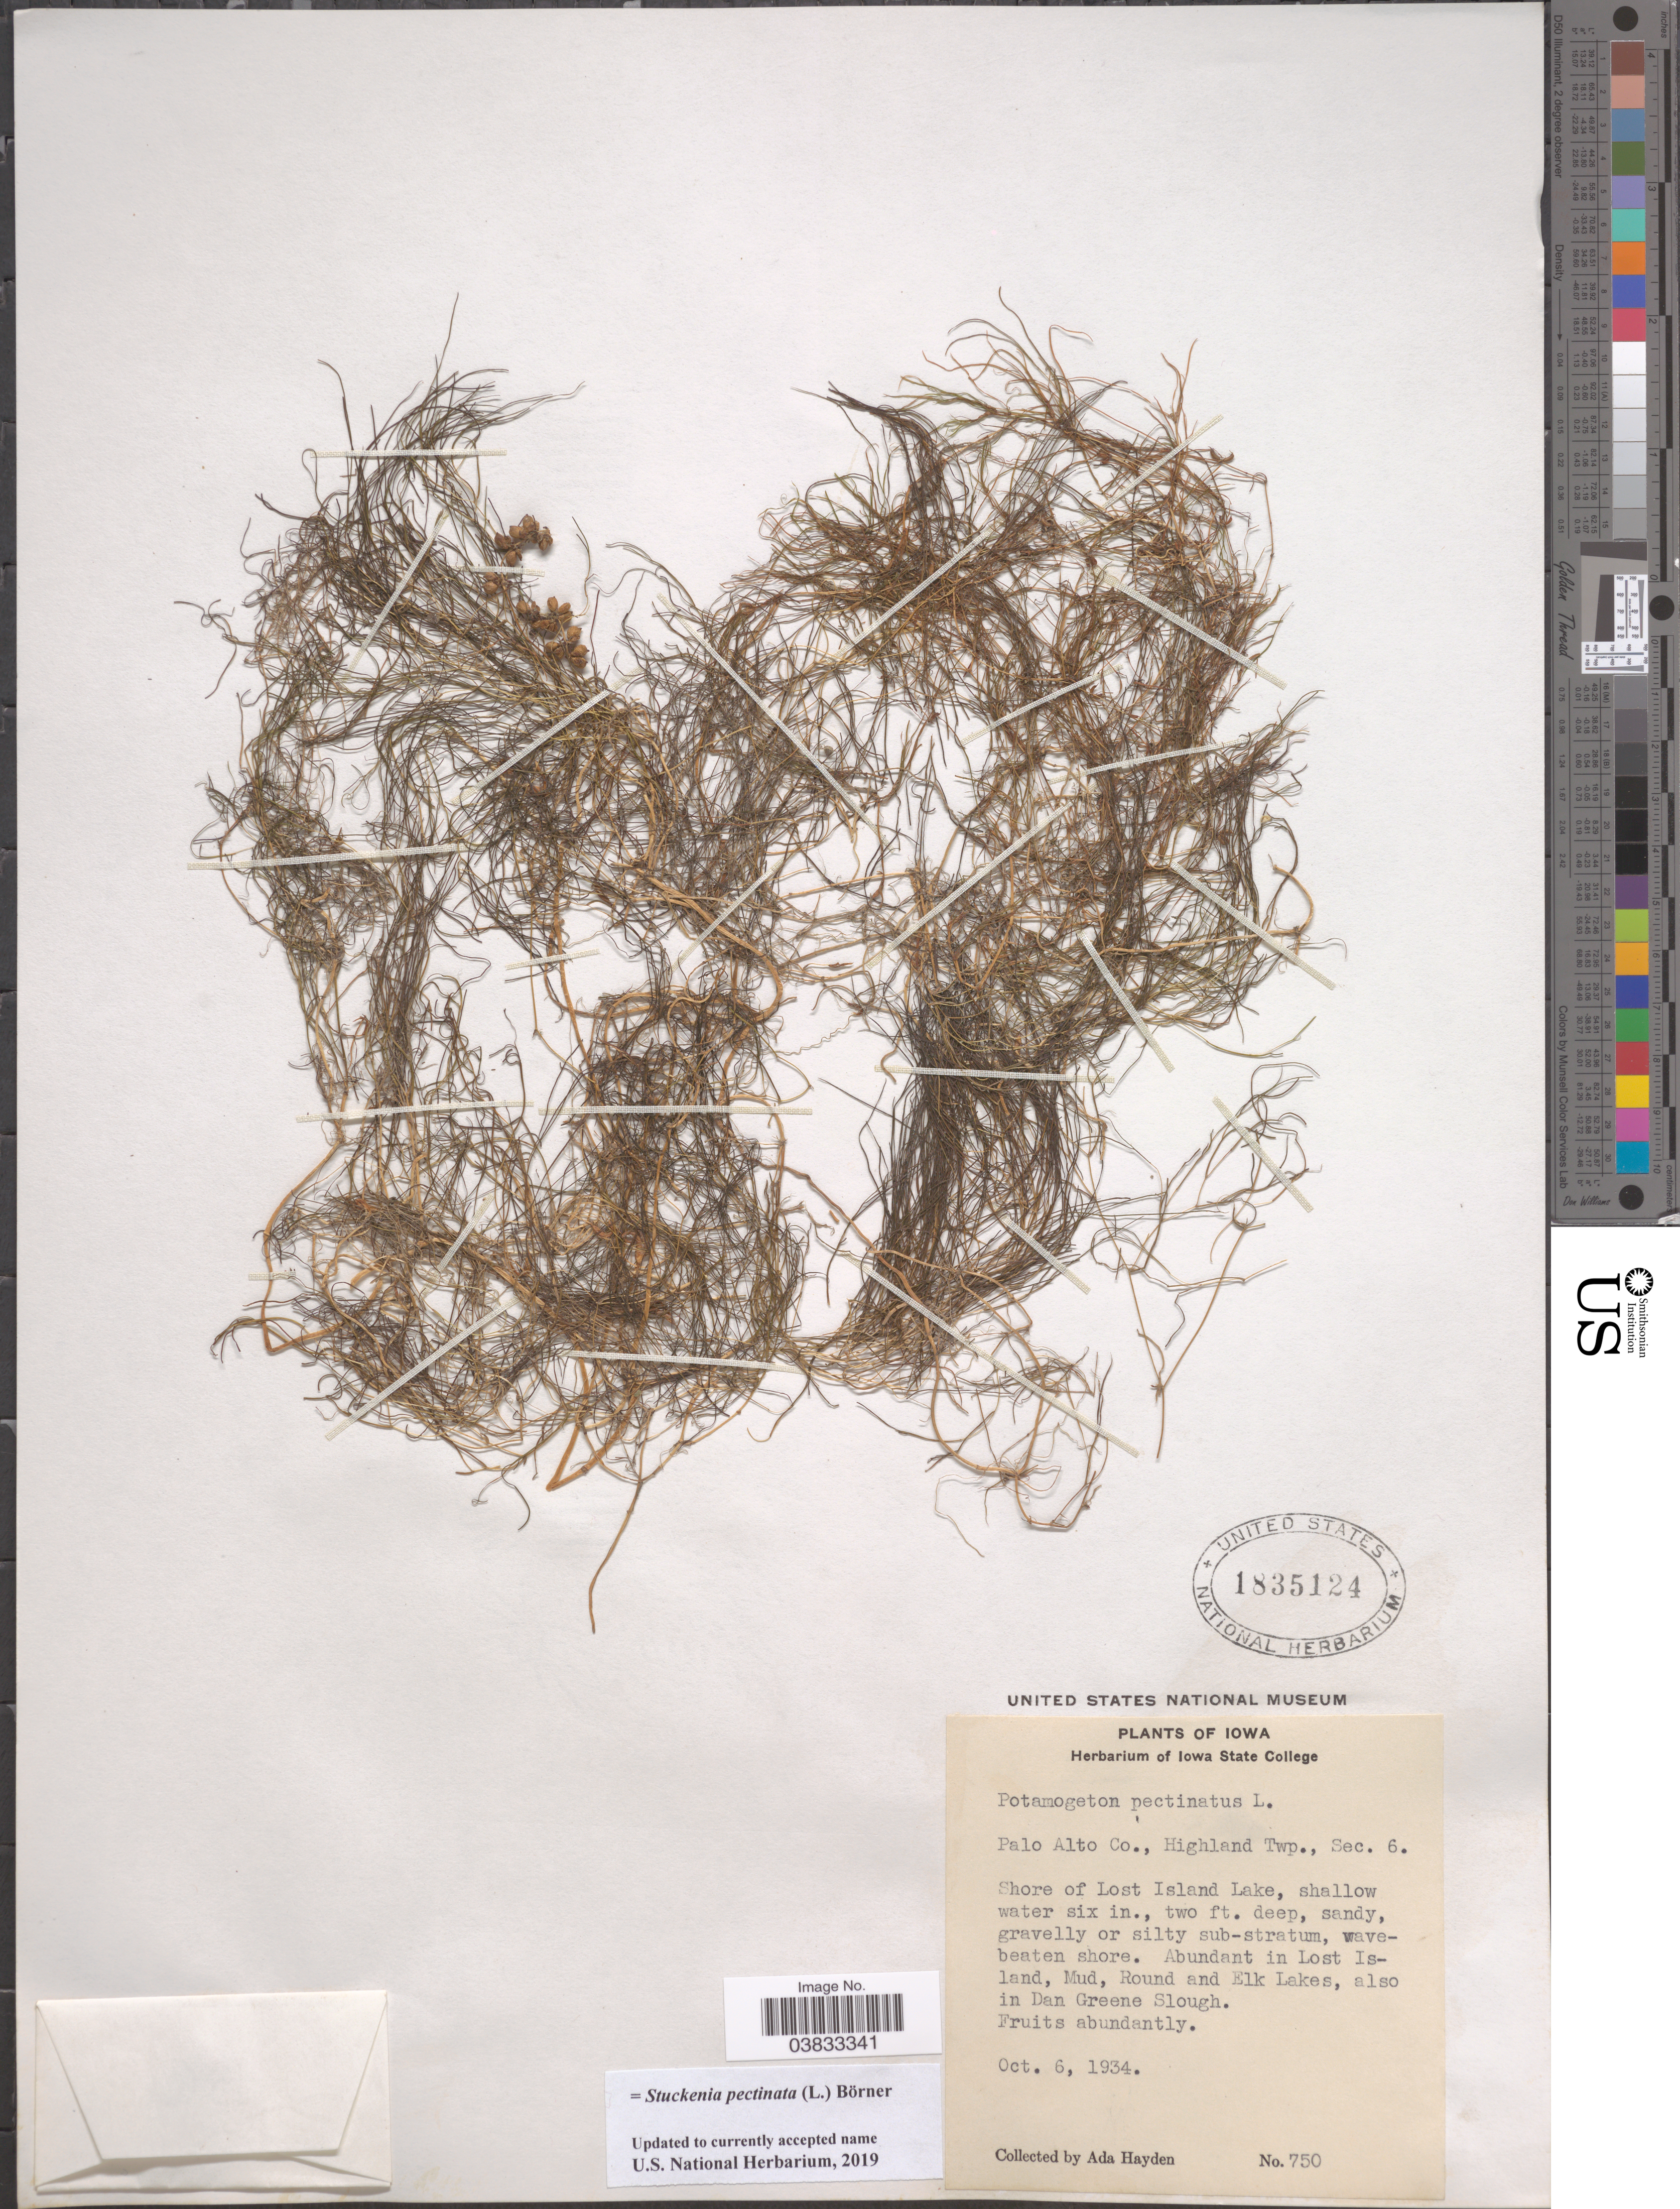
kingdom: Plantae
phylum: Tracheophyta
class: Liliopsida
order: Alismatales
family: Potamogetonaceae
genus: Stuckenia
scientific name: Stuckenia pectinata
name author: (L.) Börner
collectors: Ada Hayden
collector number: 750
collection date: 1934-10-06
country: United States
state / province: Iowa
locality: Palo Alto Co., Highland Twp., Sec. 6. Shore of Lost Island Lake. In Lost Island, Mud, Round and Elk Lakes, also in Dan Greene Slough.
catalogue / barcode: US 1835124